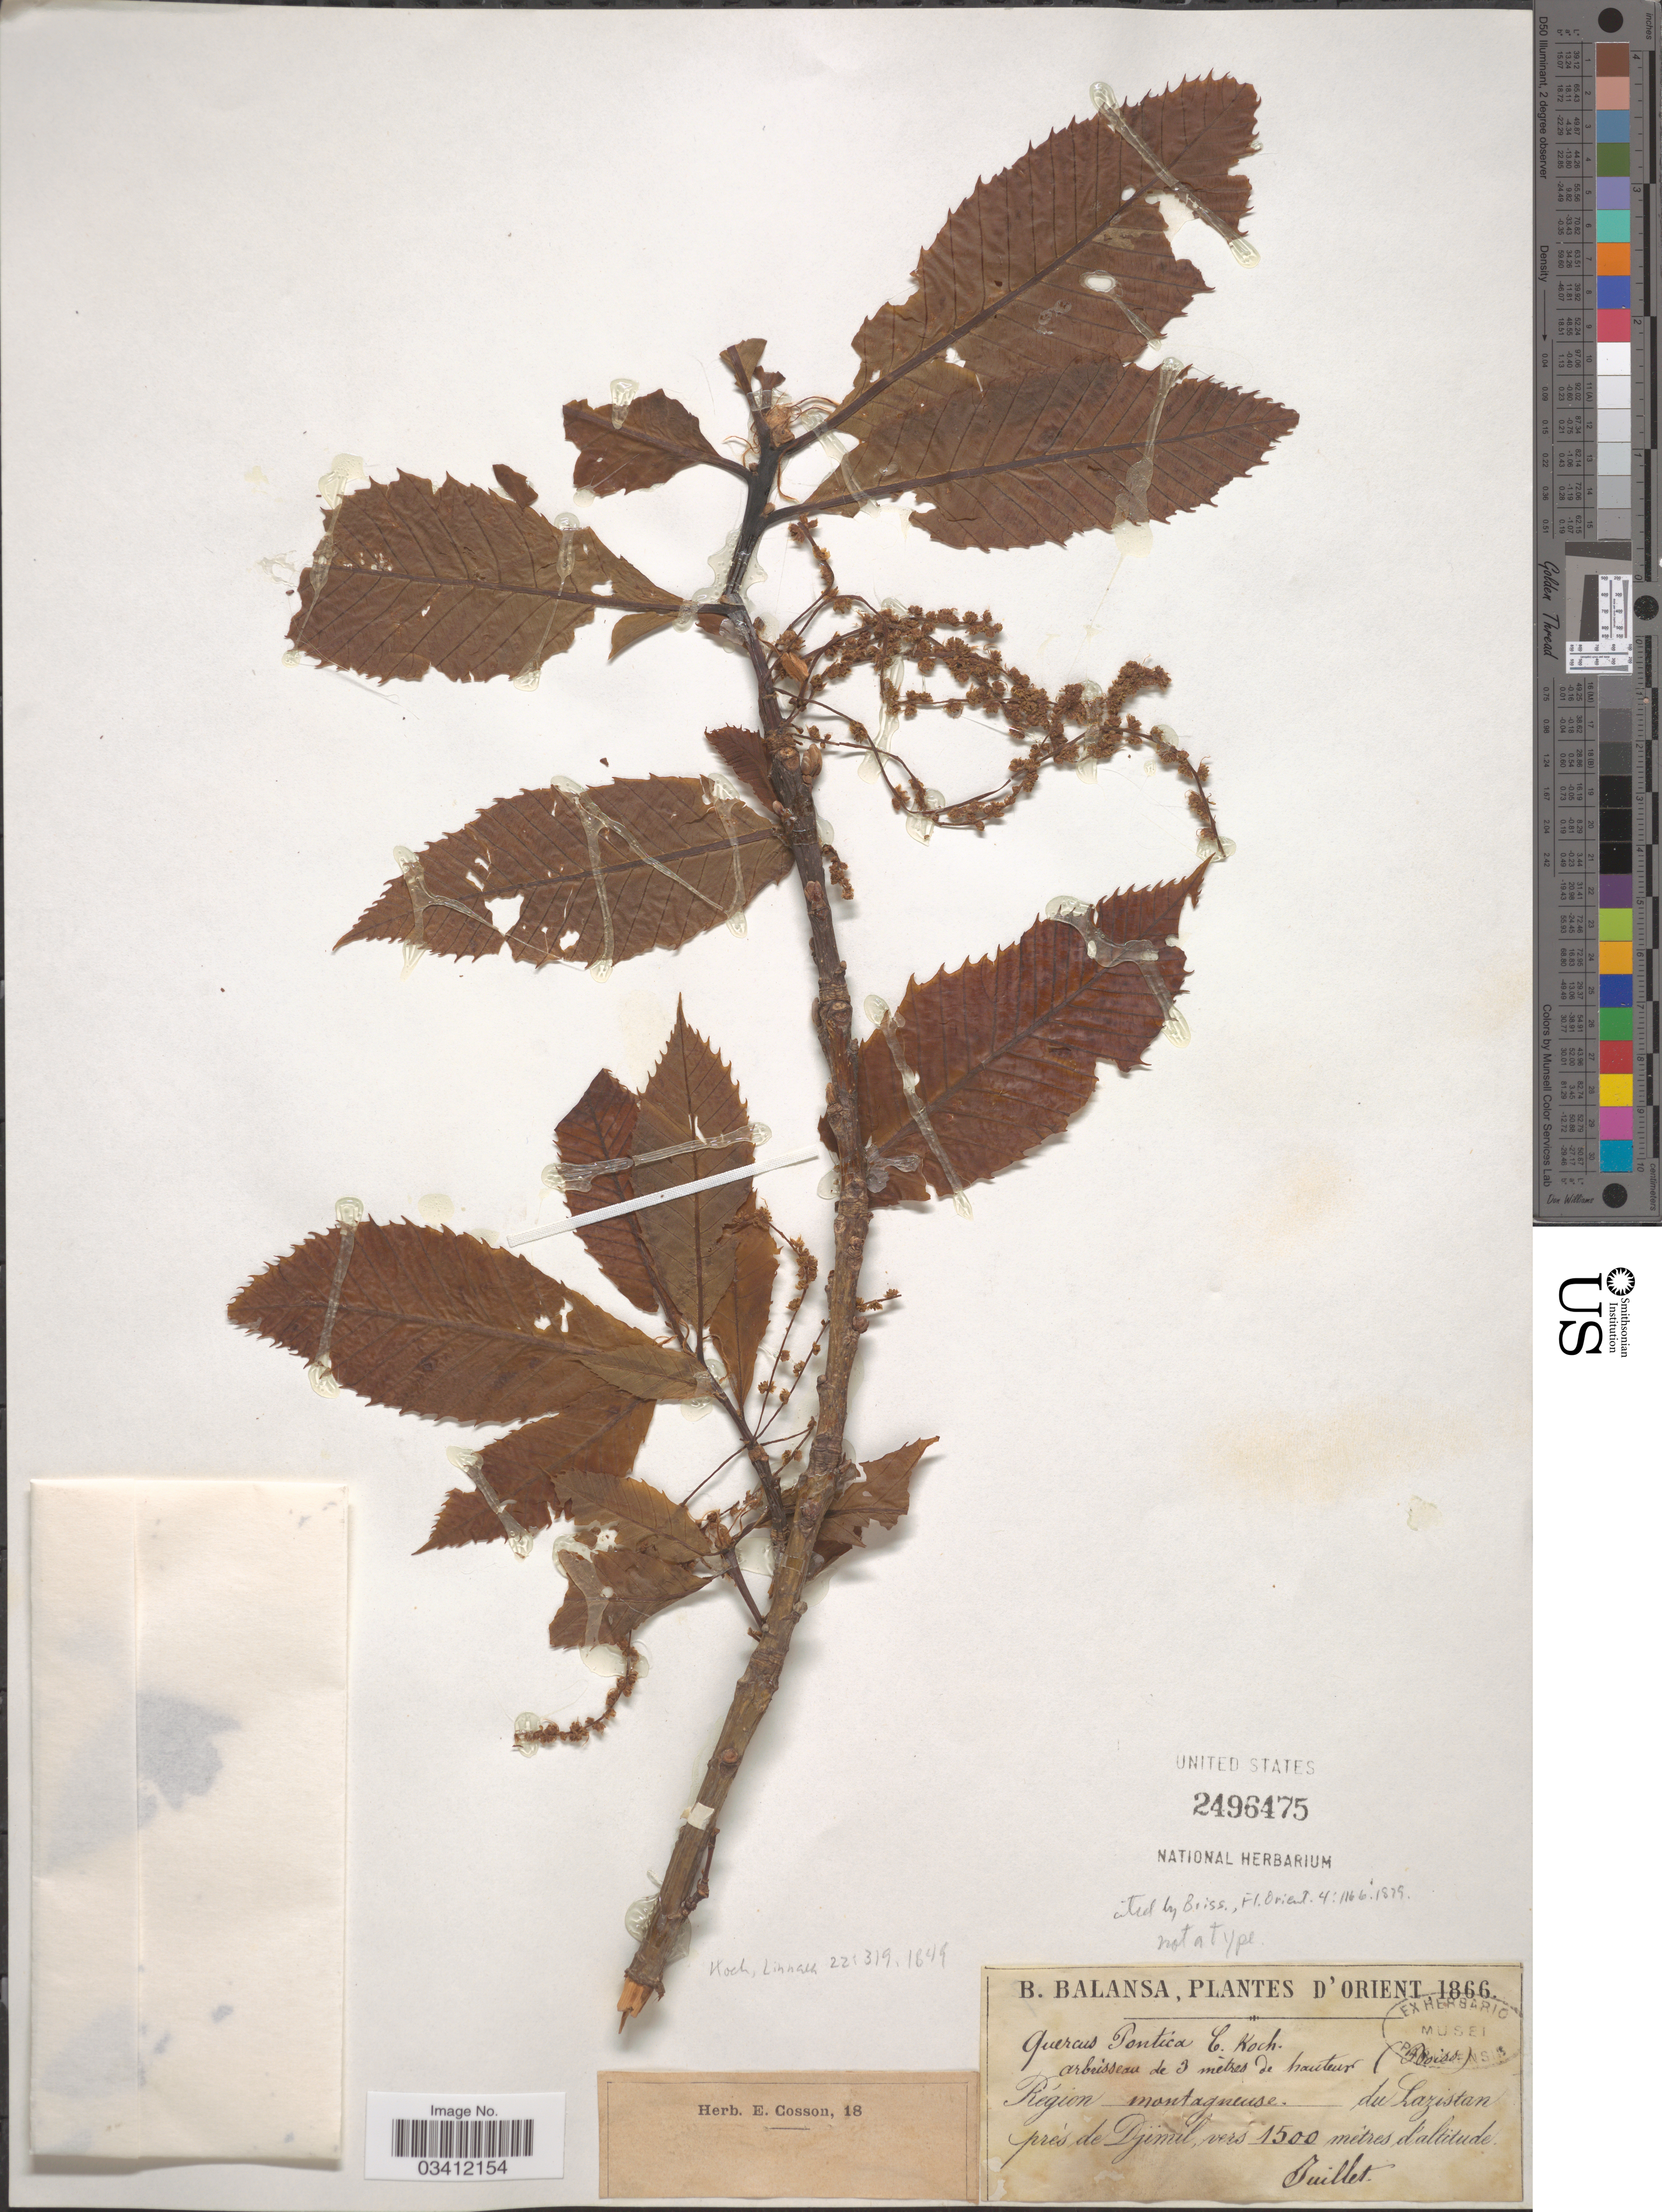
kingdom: Plantae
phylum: Tracheophyta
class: Magnoliopsida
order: Fagales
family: Fagaceae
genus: Quercus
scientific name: Quercus pontica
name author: K. Koch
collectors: B. Balansa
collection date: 1866-07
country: Turkey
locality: Montagneuse du Lazistan près de Djimil.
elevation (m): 1500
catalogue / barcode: US 2496475